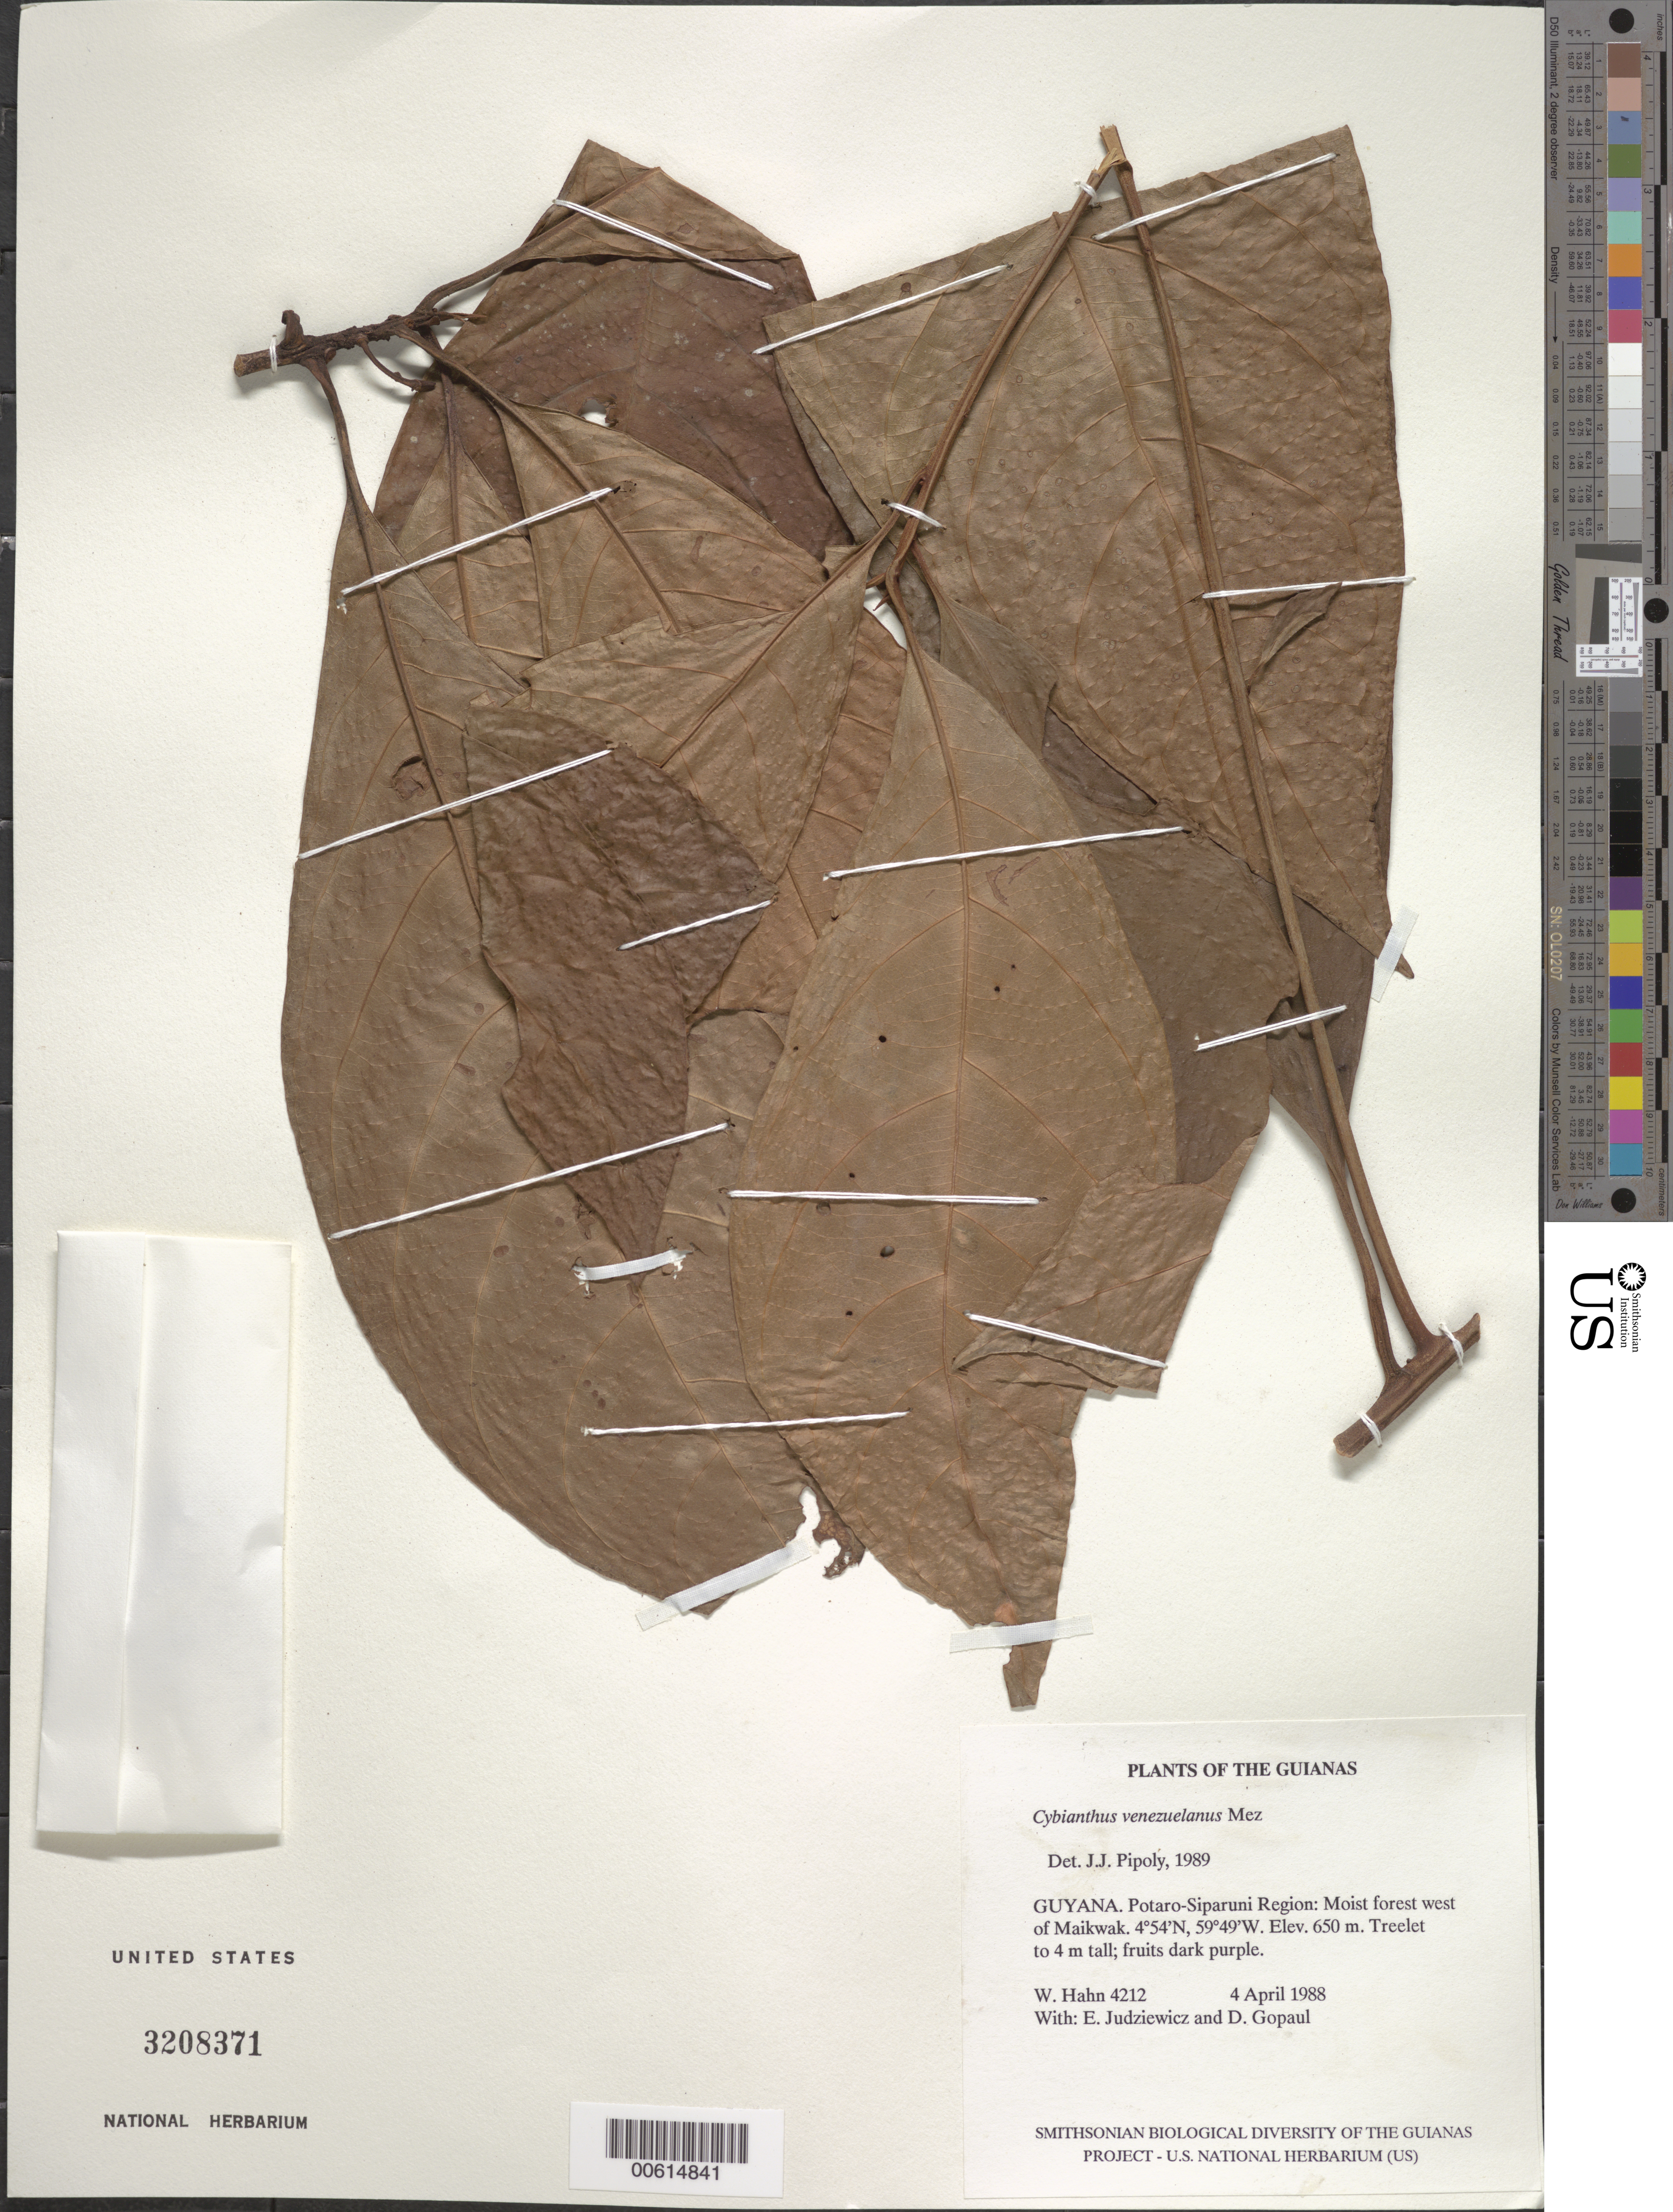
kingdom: Plantae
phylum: Tracheophyta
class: Magnoliopsida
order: Ericales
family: Primulaceae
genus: Cybianthus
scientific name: Cybianthus venezuelanus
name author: Mez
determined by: Pipoly, J. J., III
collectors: W. Hahn, E. J. Judziewicz & D. Gopaul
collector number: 4212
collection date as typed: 4 April 1988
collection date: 1988-04-04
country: Guyana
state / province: Potaro-Siparuni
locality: West of Maikwak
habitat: Moist forest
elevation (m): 650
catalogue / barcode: US 3208371